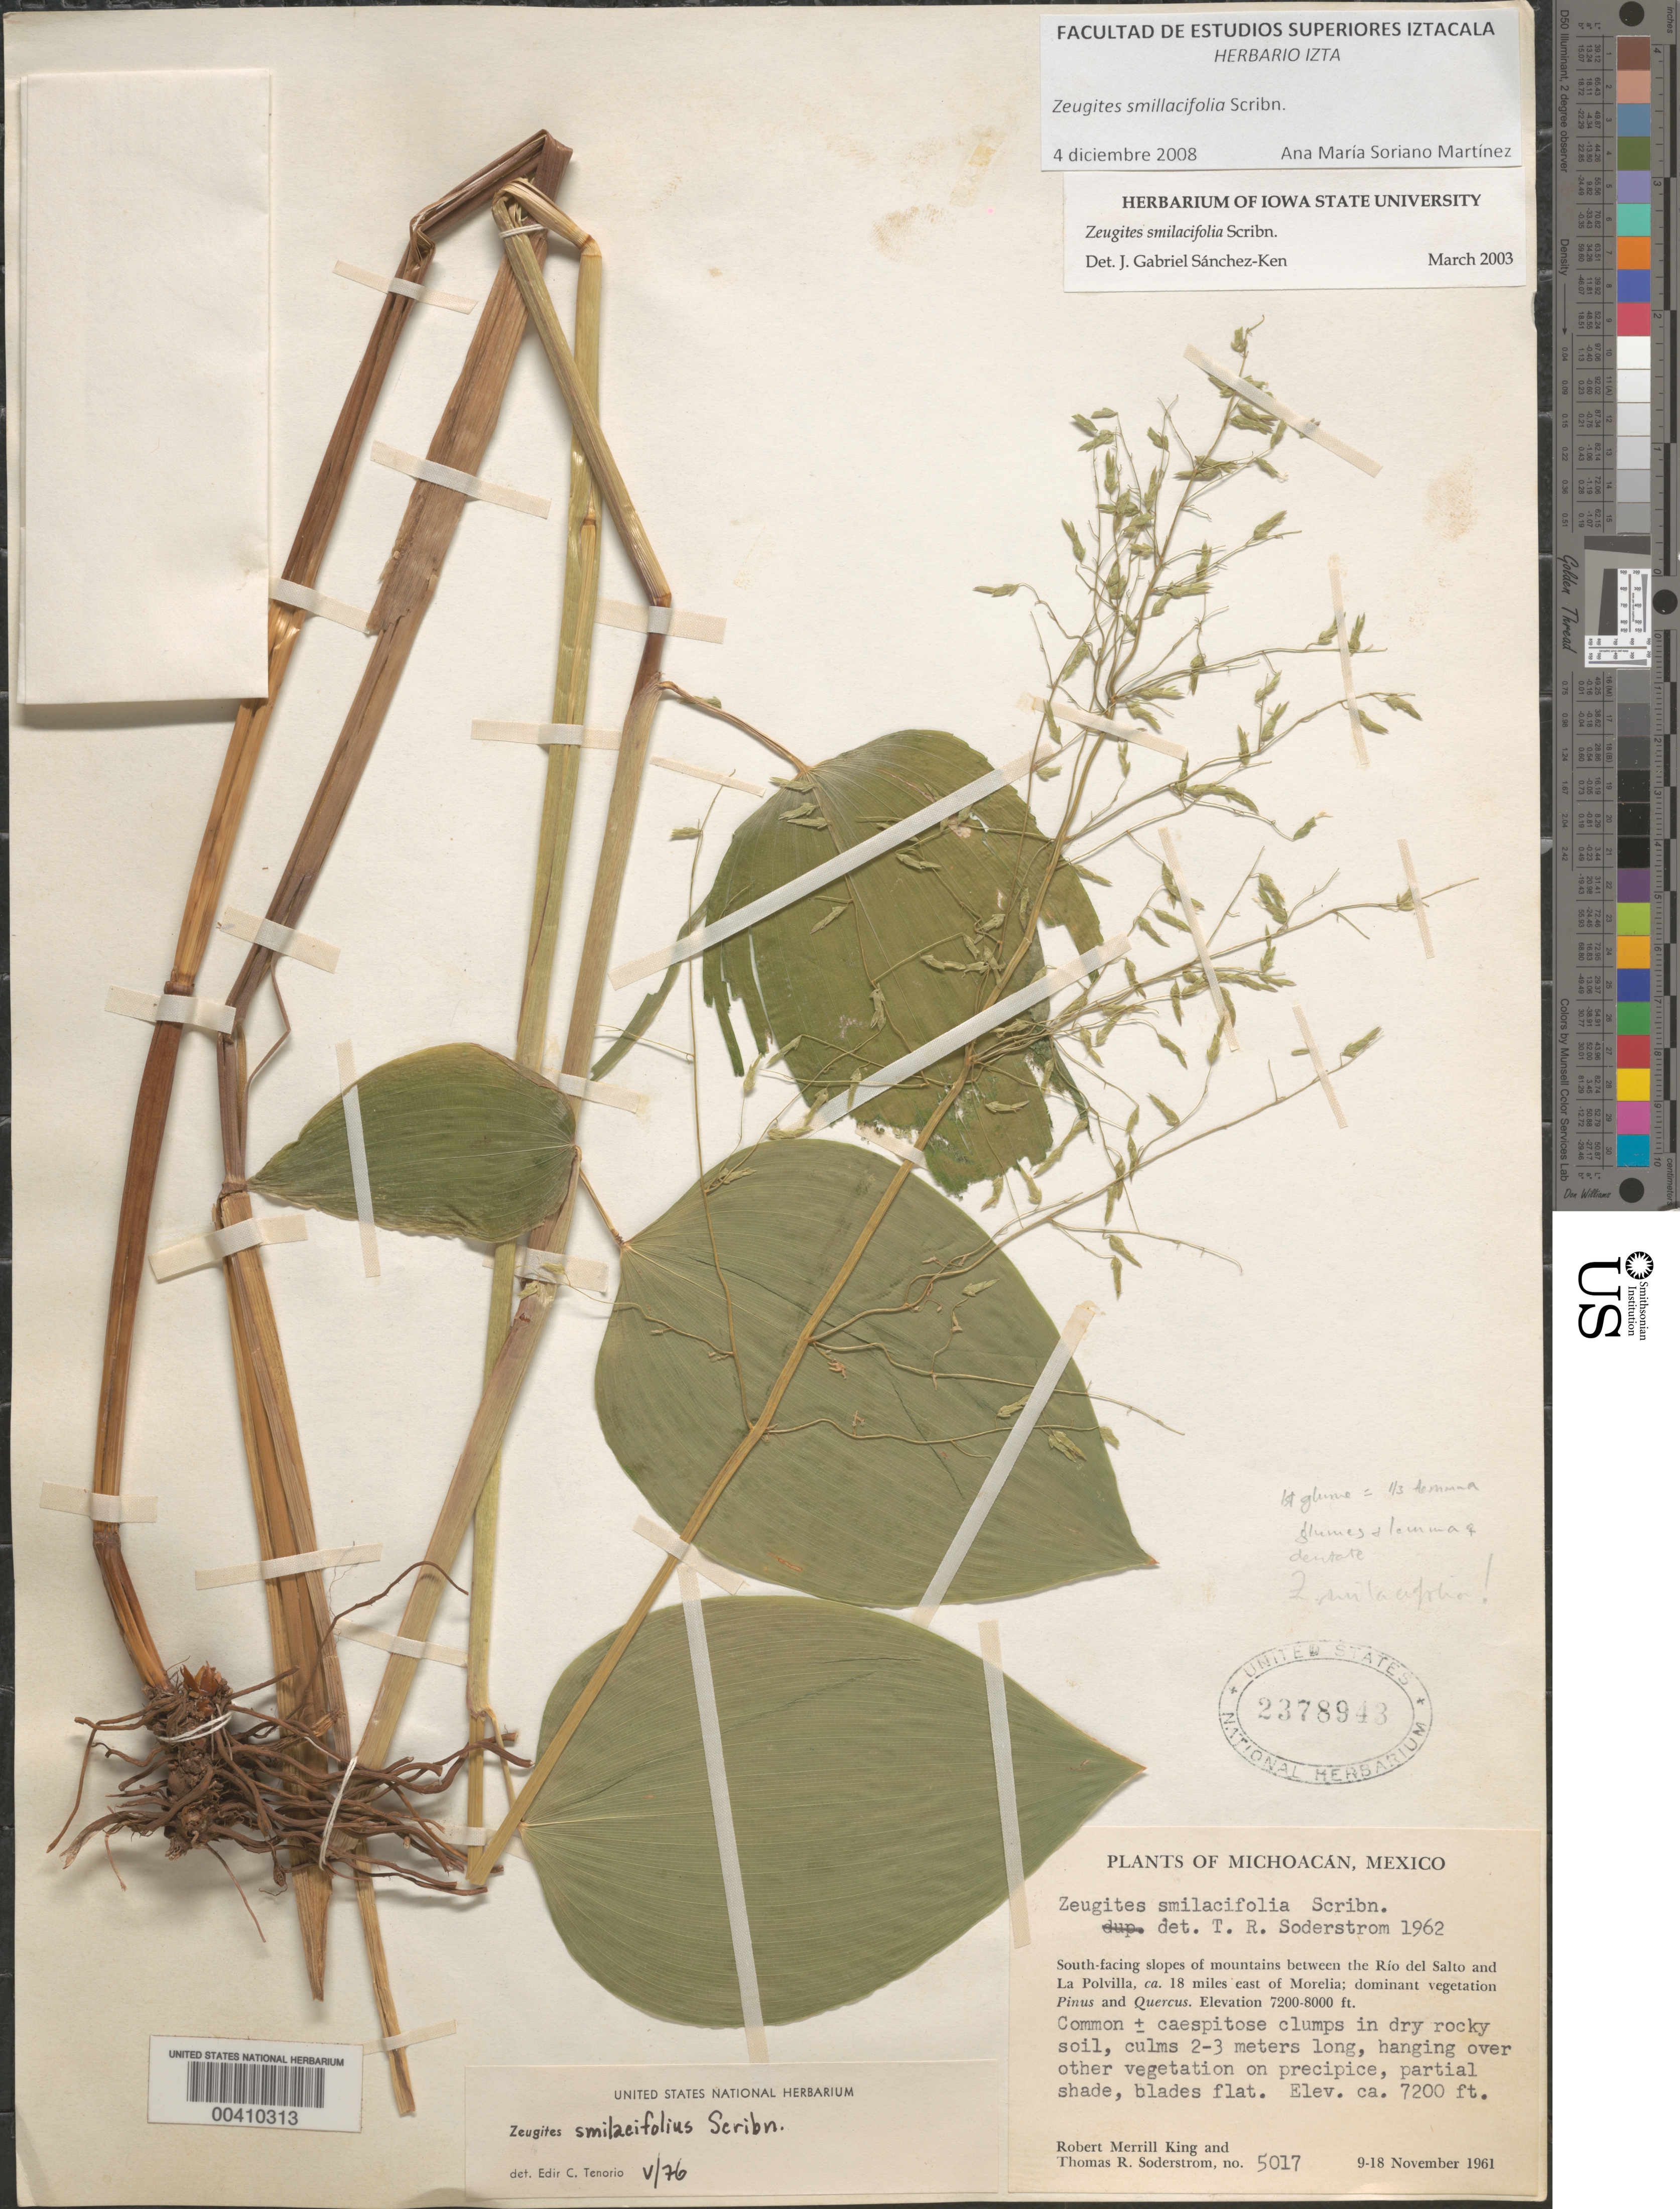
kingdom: Plantae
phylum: Tracheophyta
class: Liliopsida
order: Poales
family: Poaceae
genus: Zeugites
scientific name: Zeugites smilacifolius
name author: Scribn.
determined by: Tenorio, E. C.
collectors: R. M. King & T. R. Soderstrom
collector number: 5017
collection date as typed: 9 Nov 1961 to 18 Nov 1961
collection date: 1961-11-09/1961-11-18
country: Mexico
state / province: Michoacán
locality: S-facing slopes of mts between the R¡o del Salto & La Polvilla, ca. 18 mi E of Morelia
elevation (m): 2195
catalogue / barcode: US 2378943